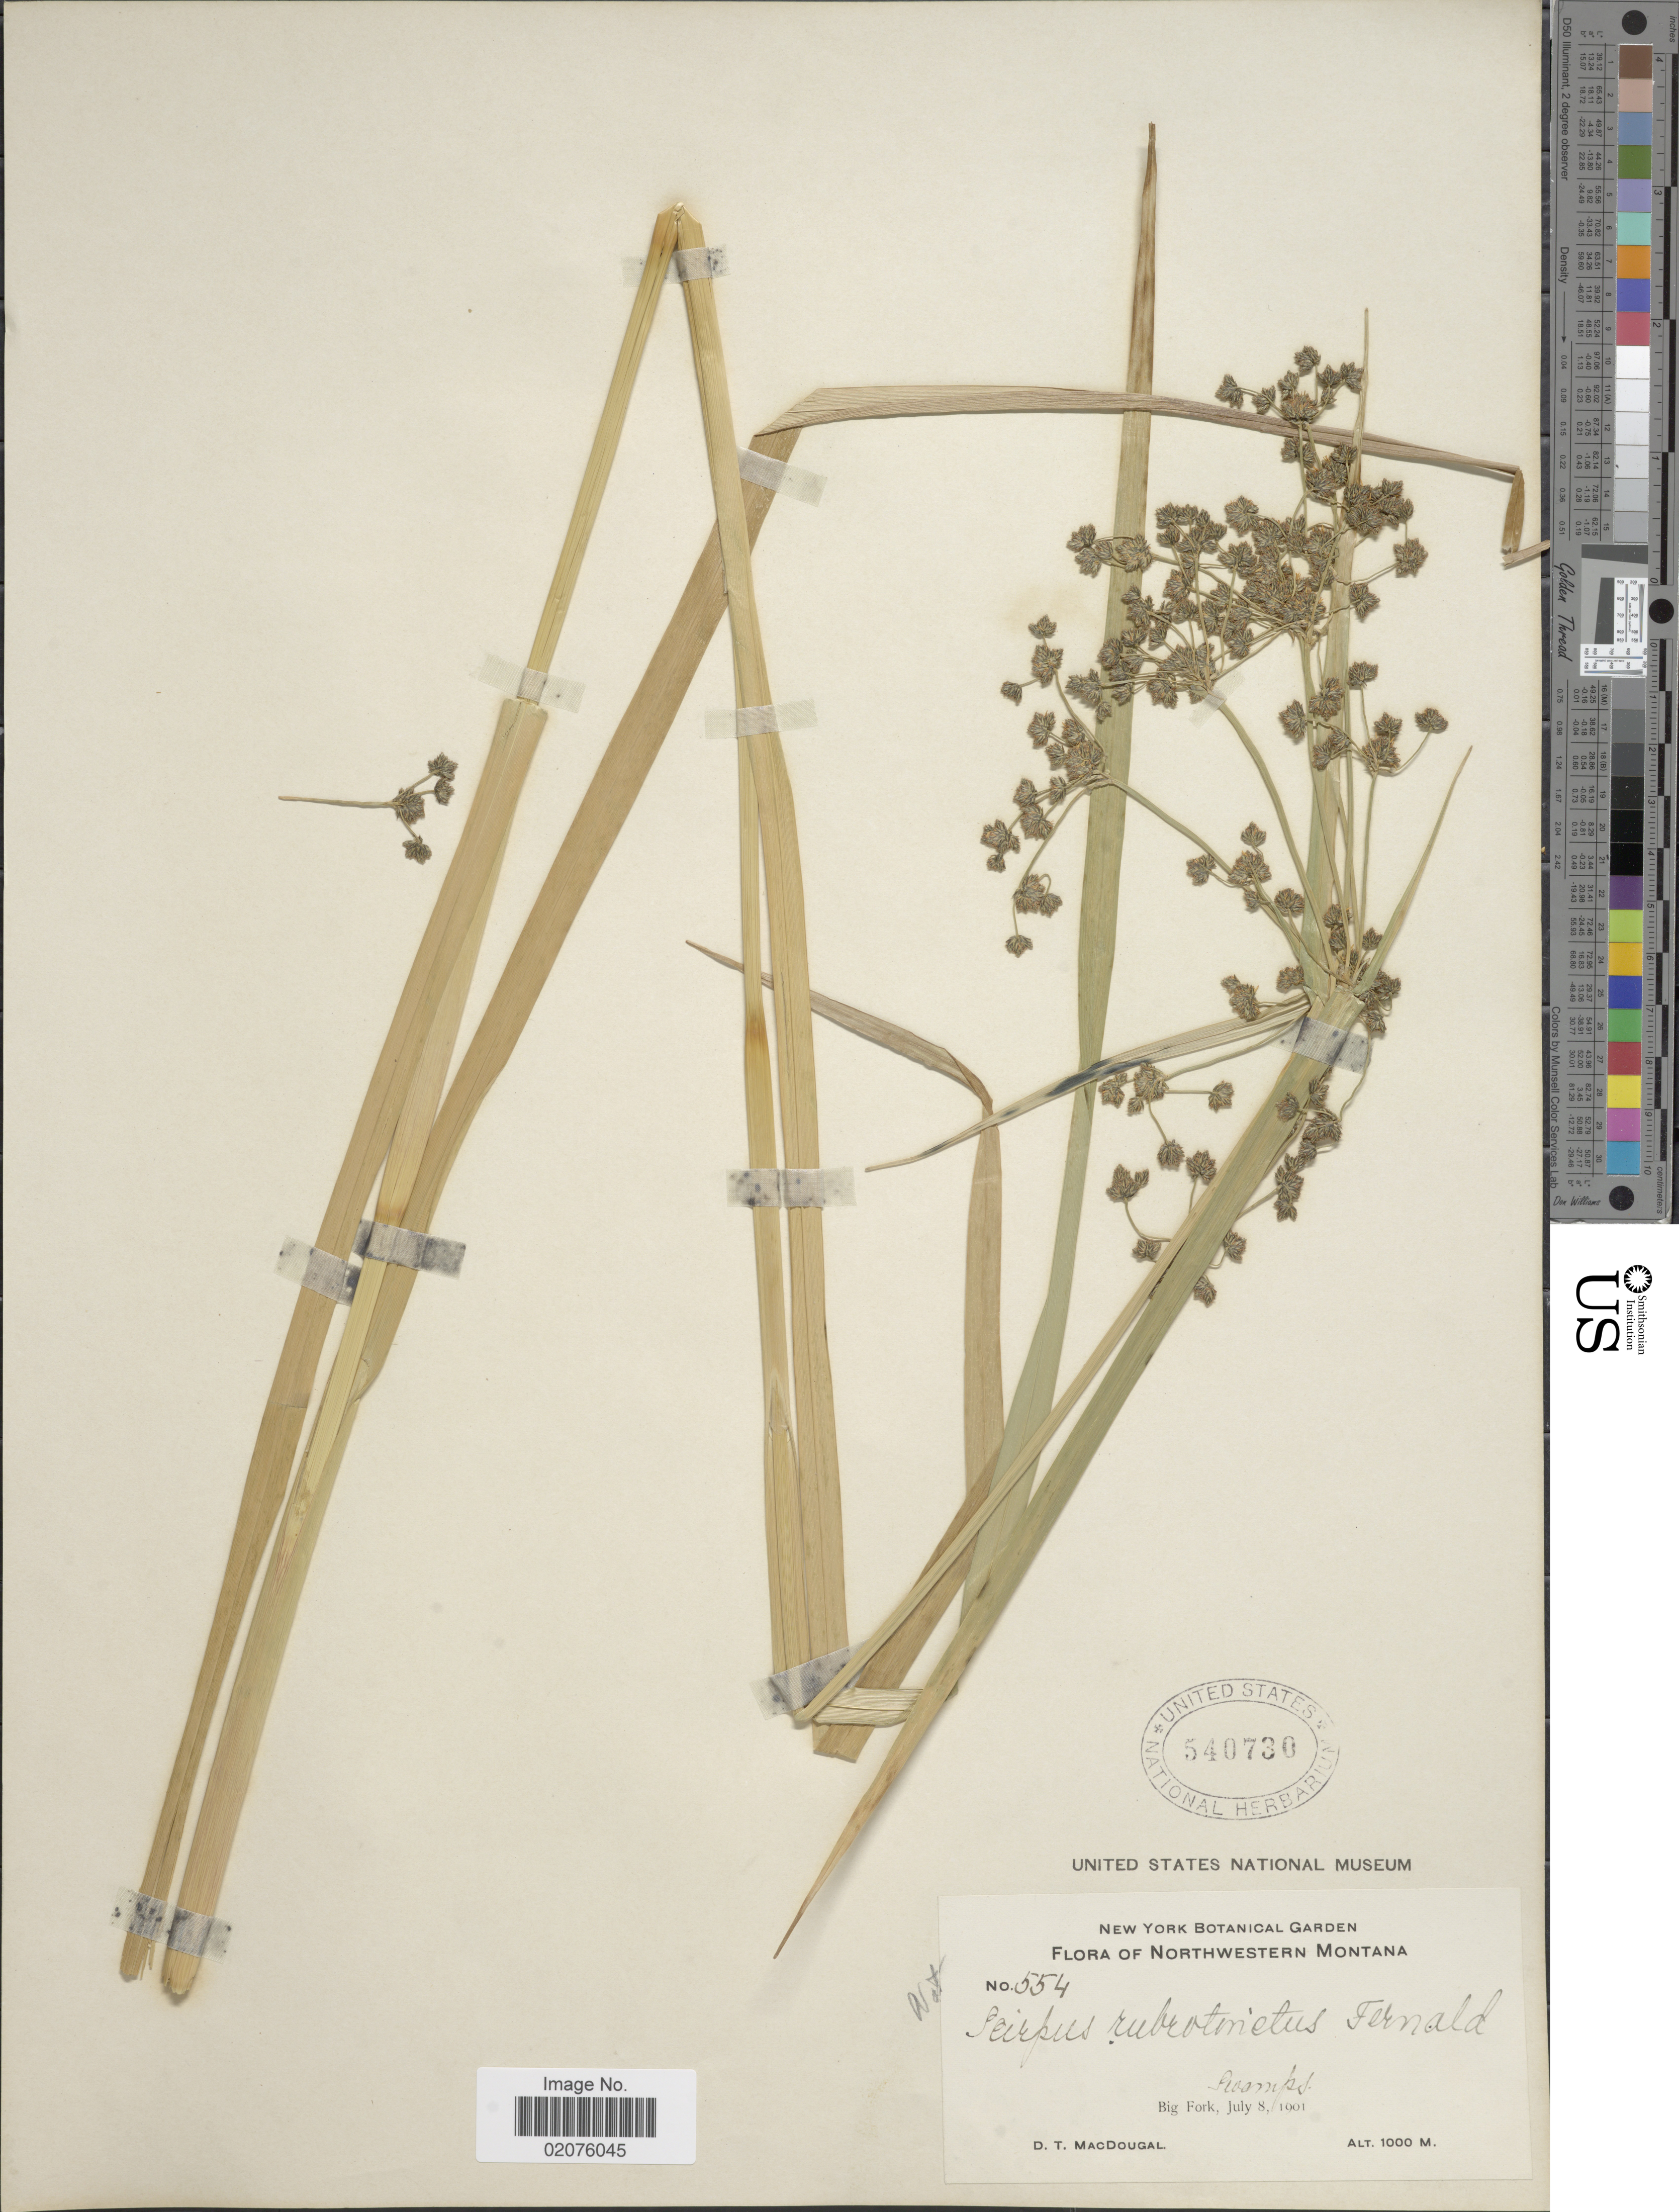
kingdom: Plantae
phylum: Tracheophyta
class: Liliopsida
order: Poales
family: Cyperaceae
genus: Scirpus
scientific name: Scirpus microcarpus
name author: J. Presl & C. Presl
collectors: D. T. MacDougal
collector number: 554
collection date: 1901-07-08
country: United States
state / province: Montana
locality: Northwestern Montana. Big Fork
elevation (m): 1000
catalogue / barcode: US 540730